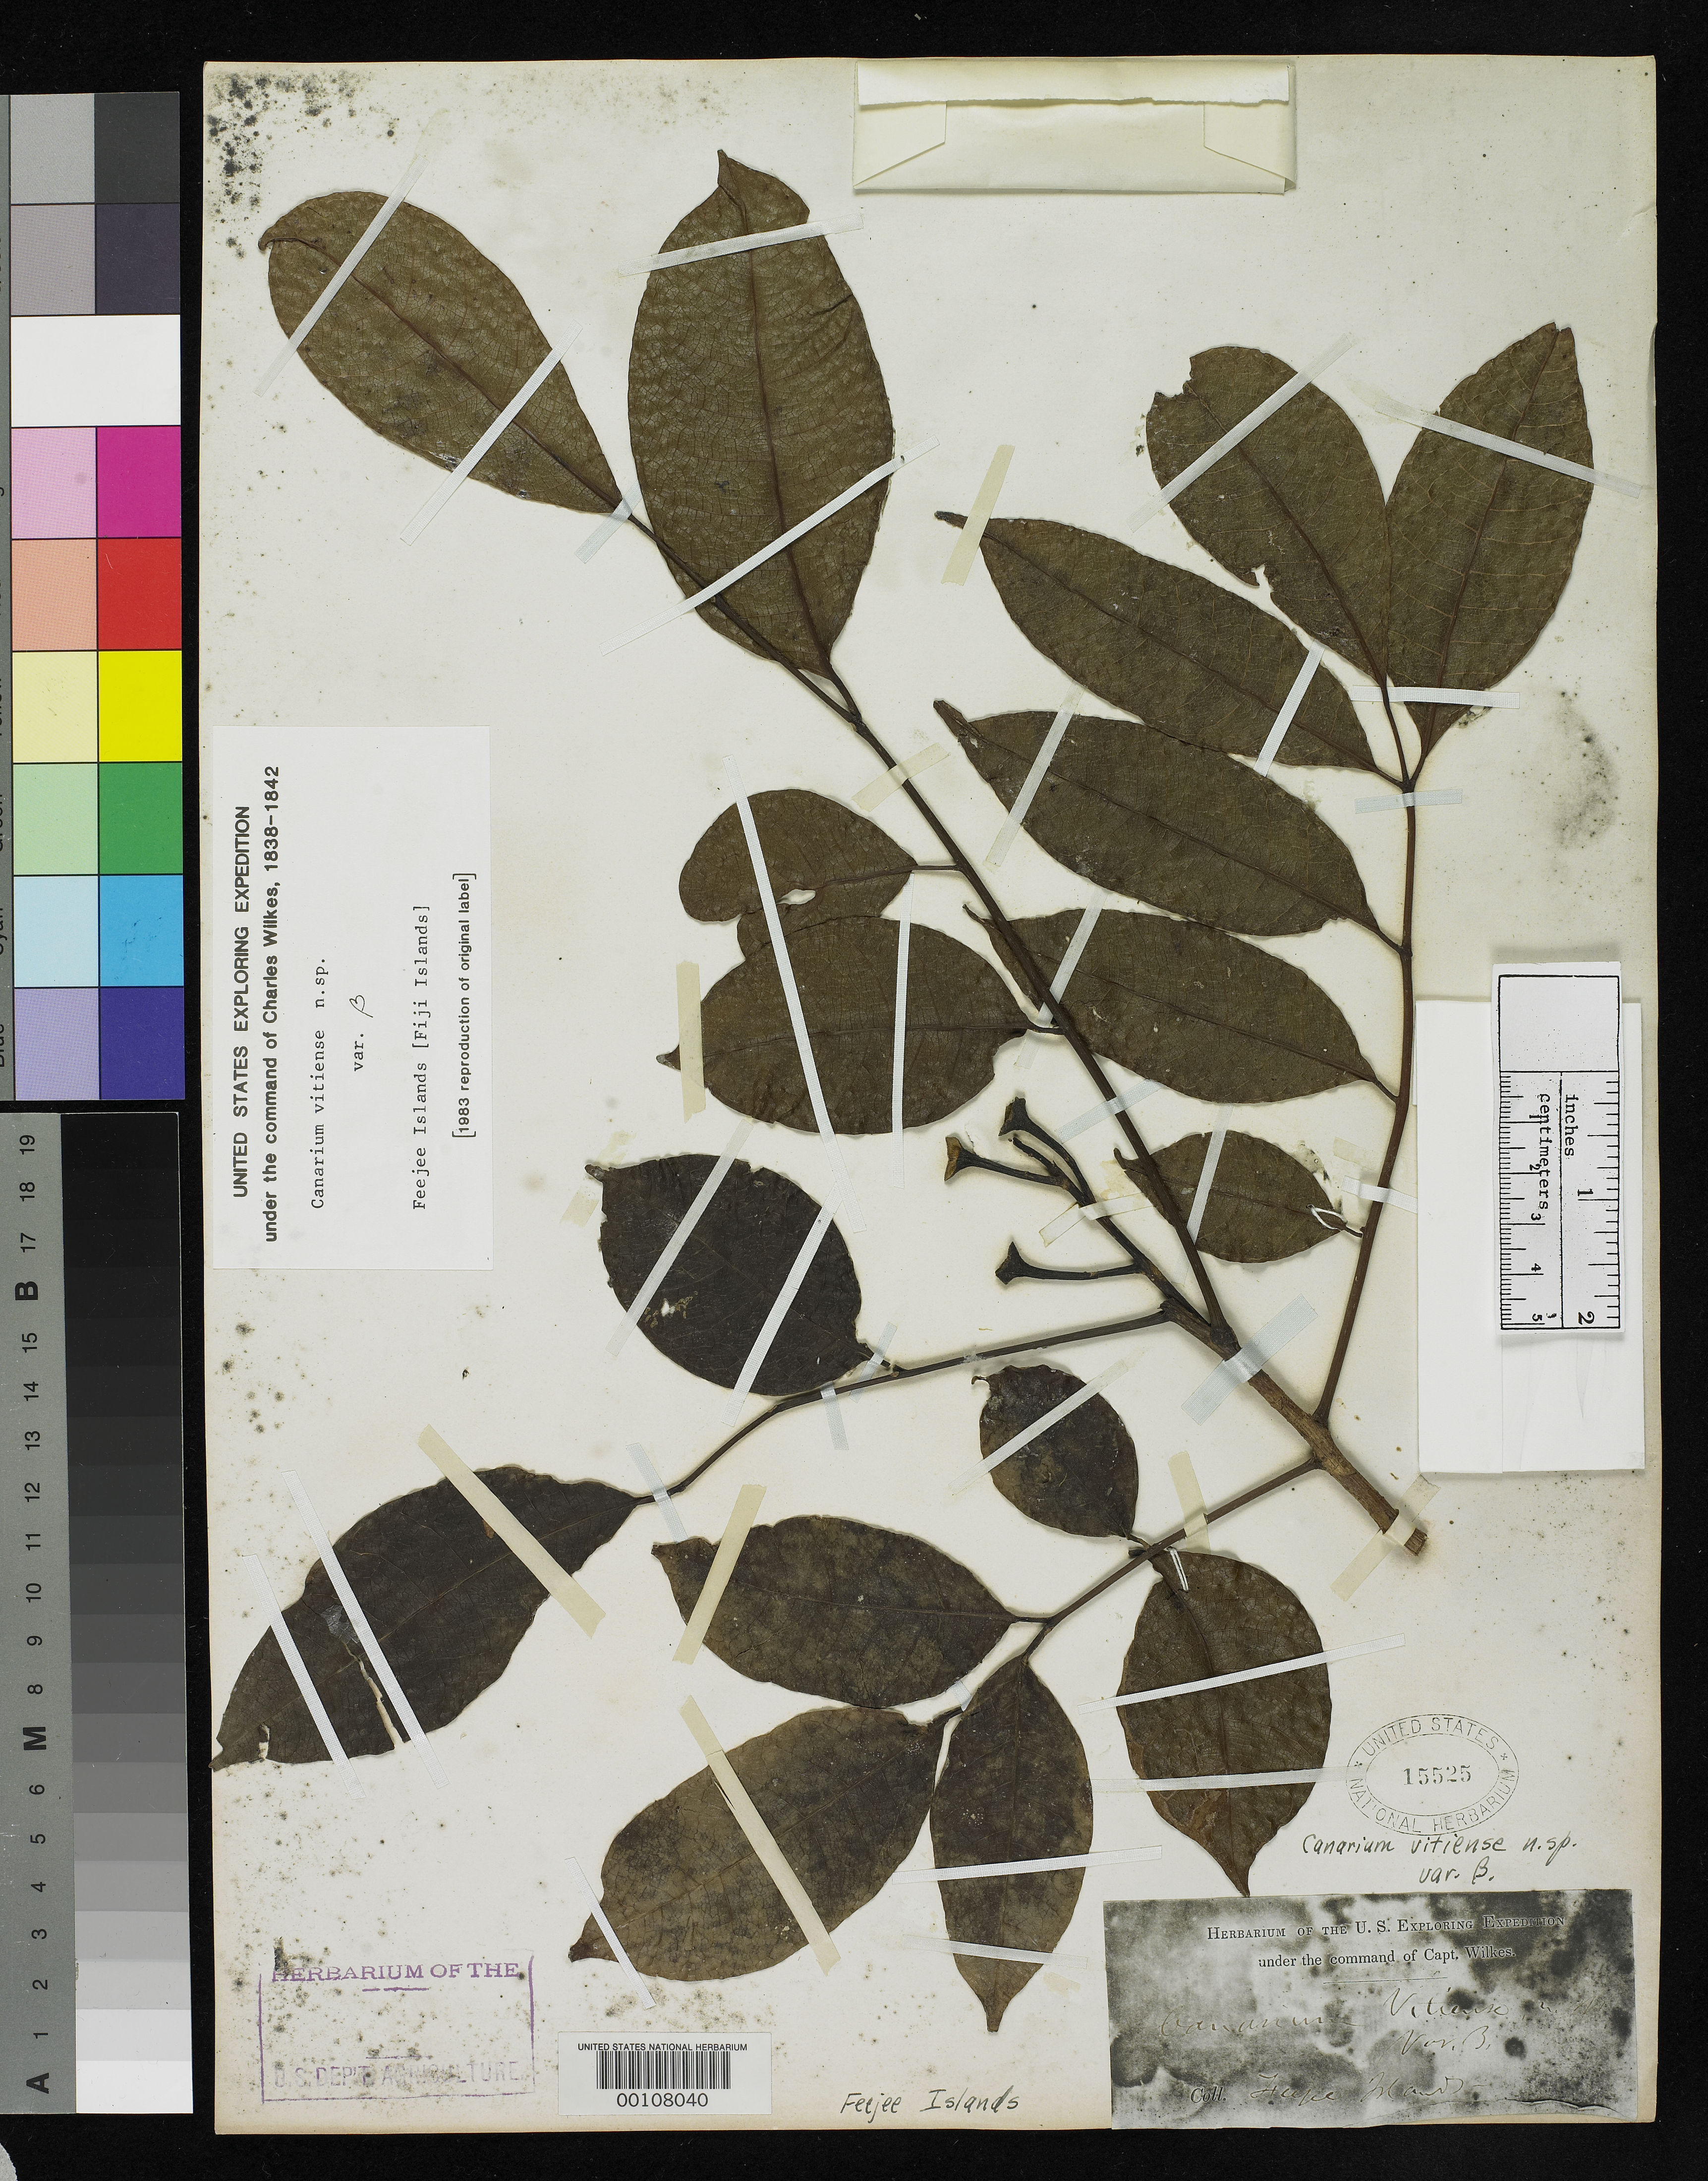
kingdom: Plantae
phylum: Tracheophyta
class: Magnoliopsida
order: Sapindales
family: Burseraceae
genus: Canarium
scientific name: Canarium vitiense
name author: A. Gray in Wilkes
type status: Type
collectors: Wilkes Explor. Exped.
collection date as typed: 1840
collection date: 1840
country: Fiji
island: Macuata-i-wai [Mathuata-i-wai]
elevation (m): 610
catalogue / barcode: US 15525